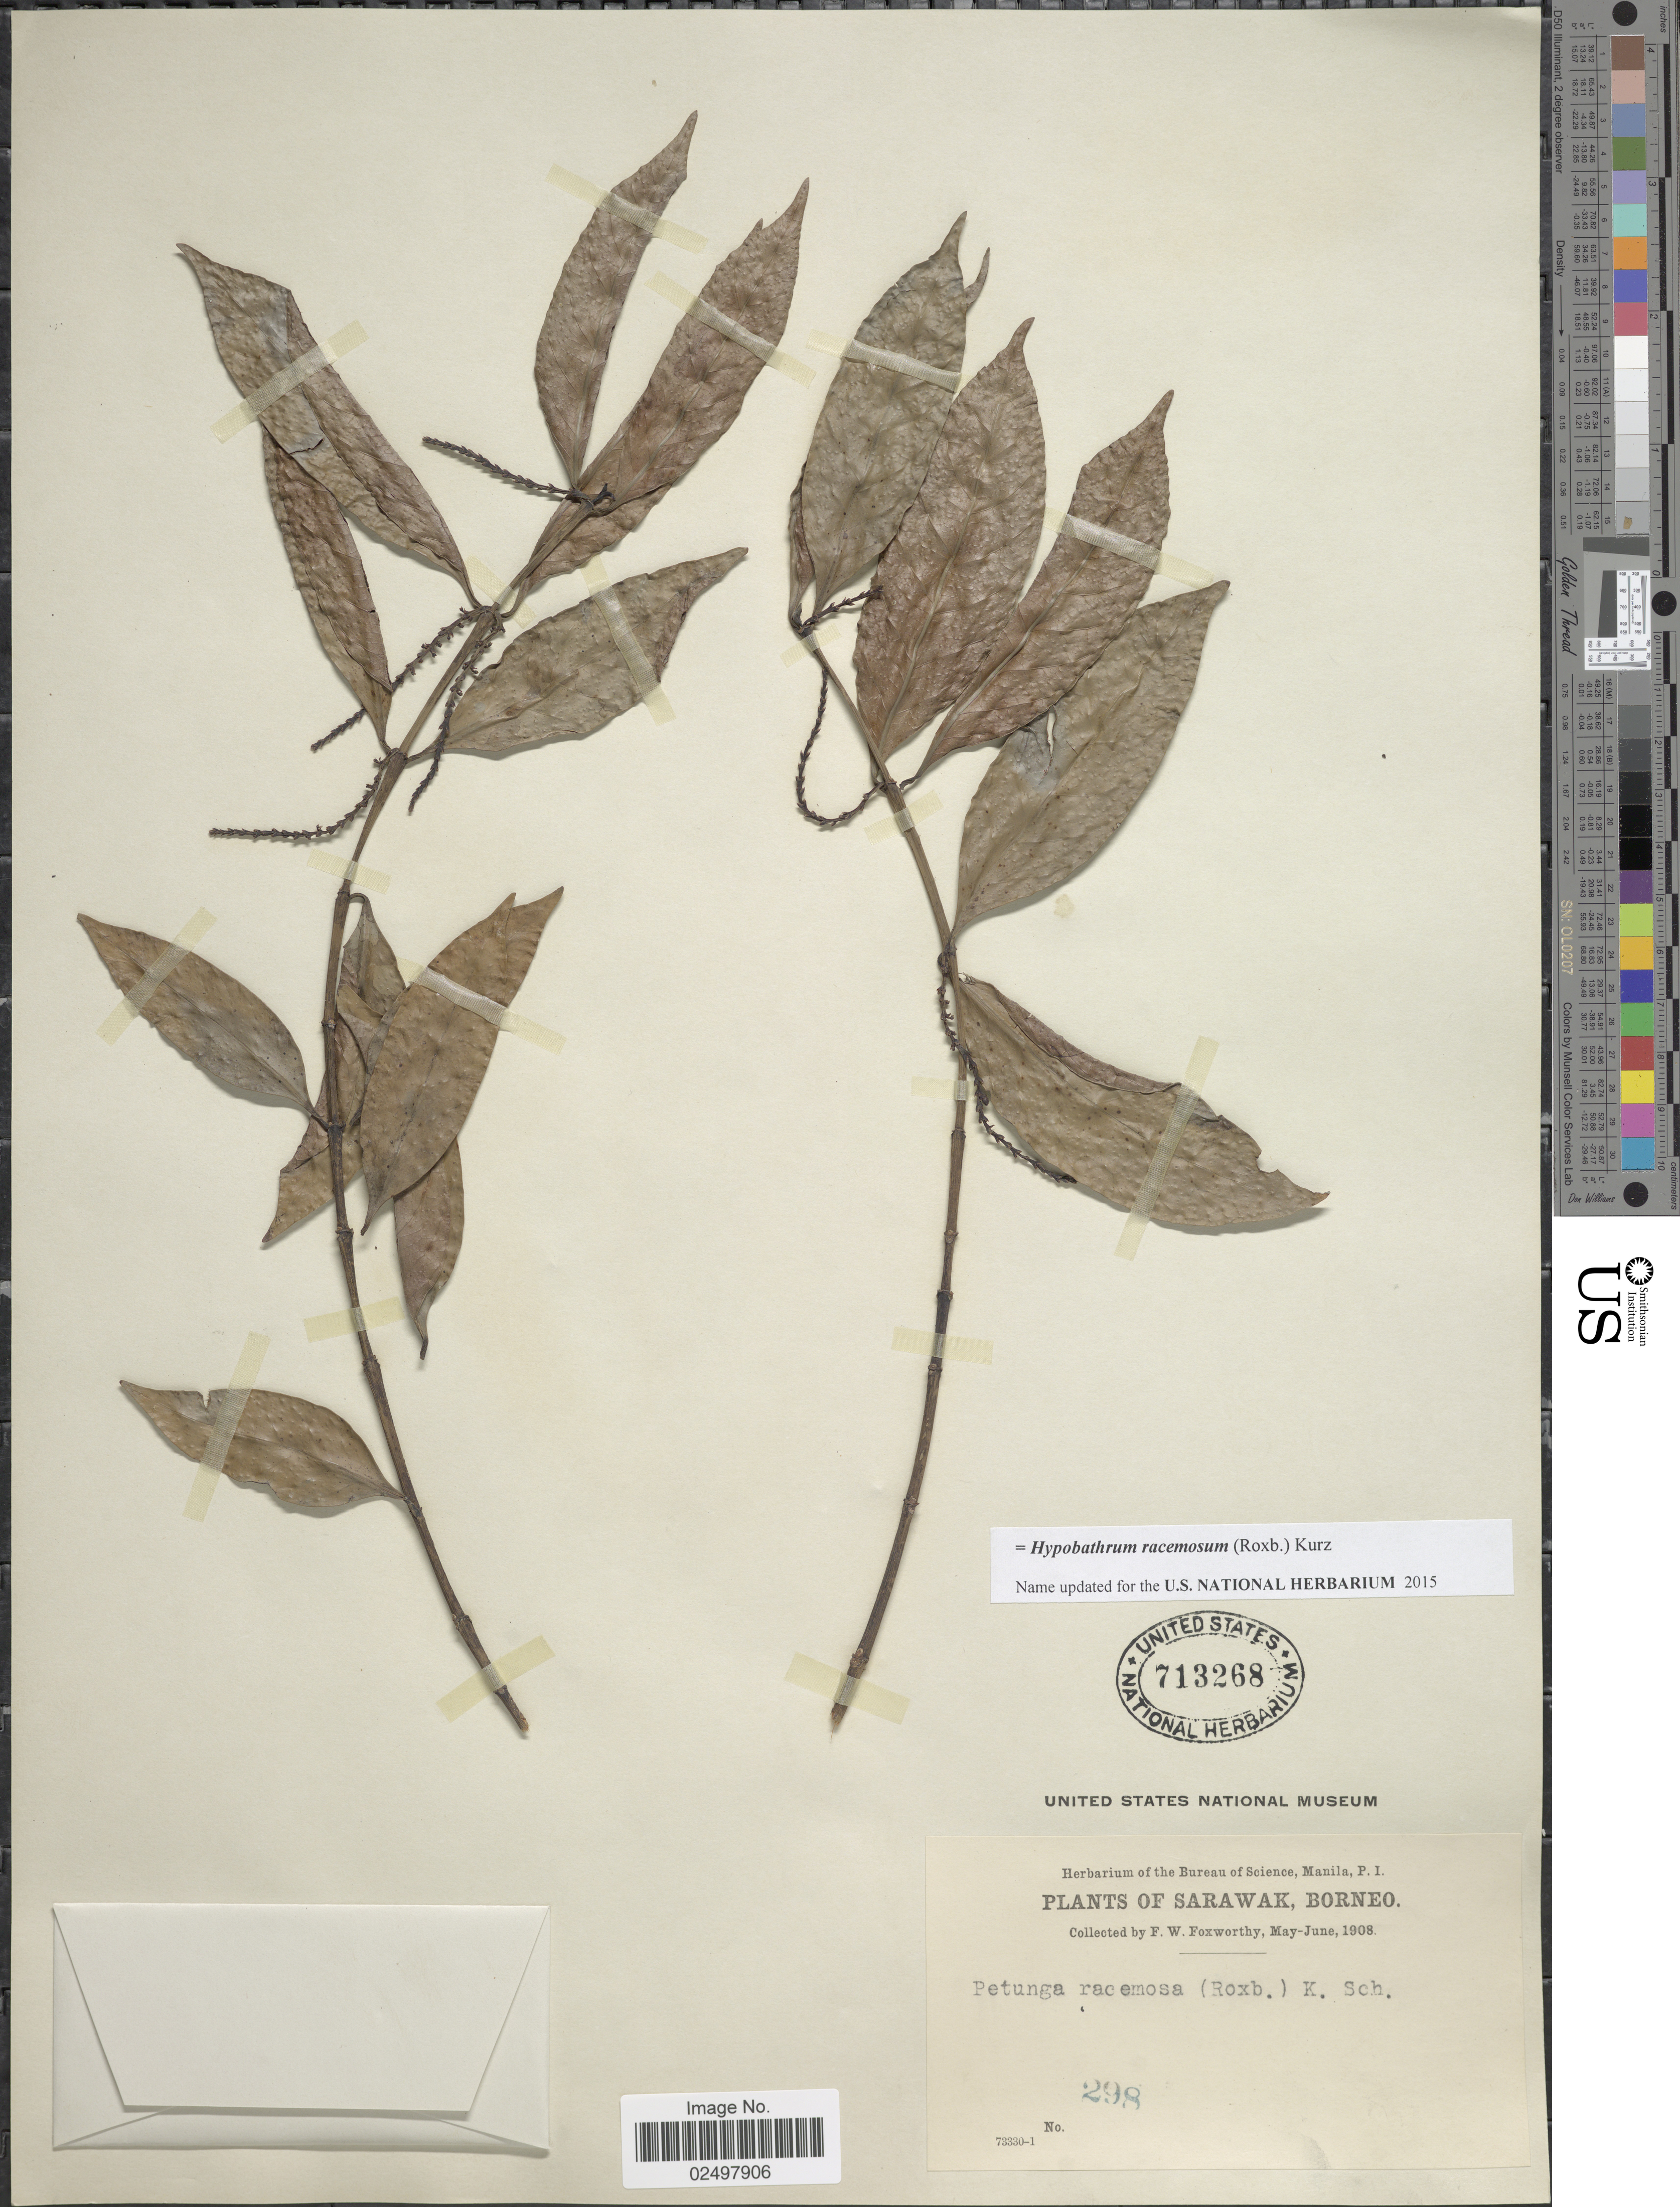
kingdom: Plantae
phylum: Tracheophyta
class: Magnoliopsida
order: Gentianales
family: Rubiaceae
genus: Hypobathrum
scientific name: Hypobathrum racemosum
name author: (Roxb.) Kurz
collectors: F. W. Foxworthy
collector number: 298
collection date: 1908-05/1908-06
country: Malaysia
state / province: Sarawak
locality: Borneo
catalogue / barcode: US 713268